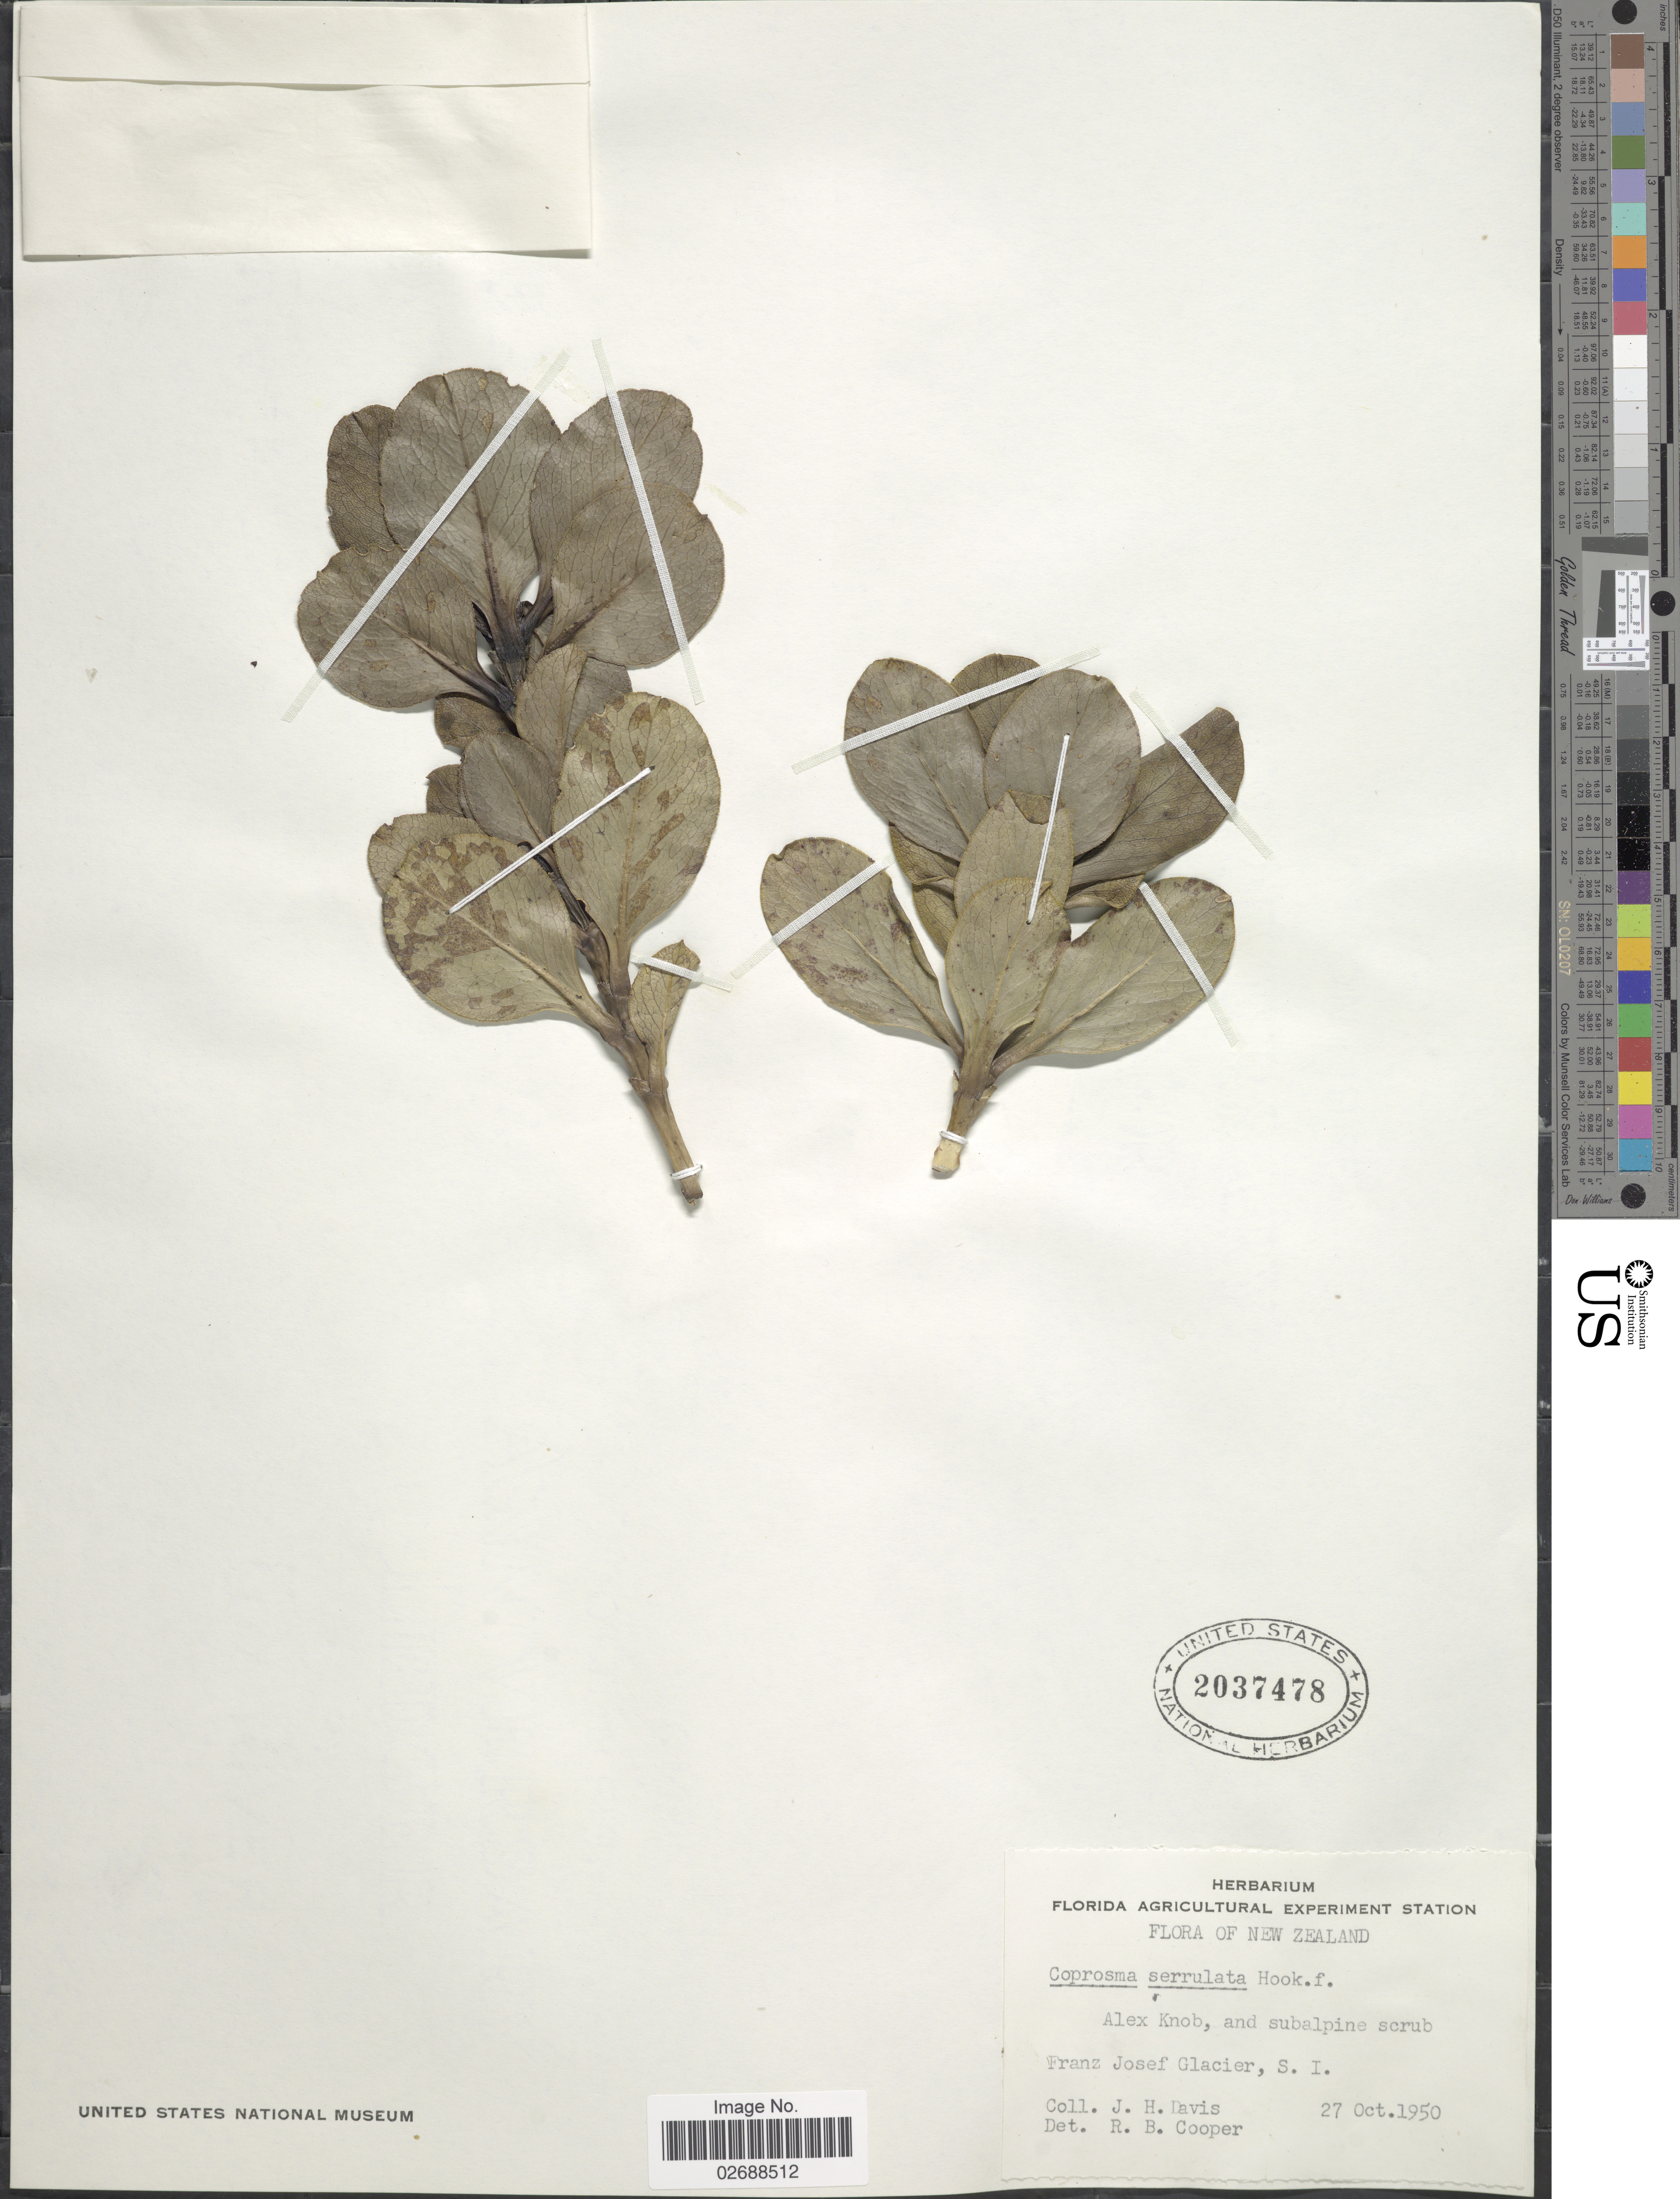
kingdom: Plantae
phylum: Tracheophyta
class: Magnoliopsida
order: Gentianales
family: Rubiaceae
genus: Coprosma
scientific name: Coprosma serrulata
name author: Hook. f. ex Buchanan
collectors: J. Davis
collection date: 1950-10-27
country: New Zealand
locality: Alex Knob, and subalpine scrub Franz Josef Glacier, S. I.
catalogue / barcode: US 2037478